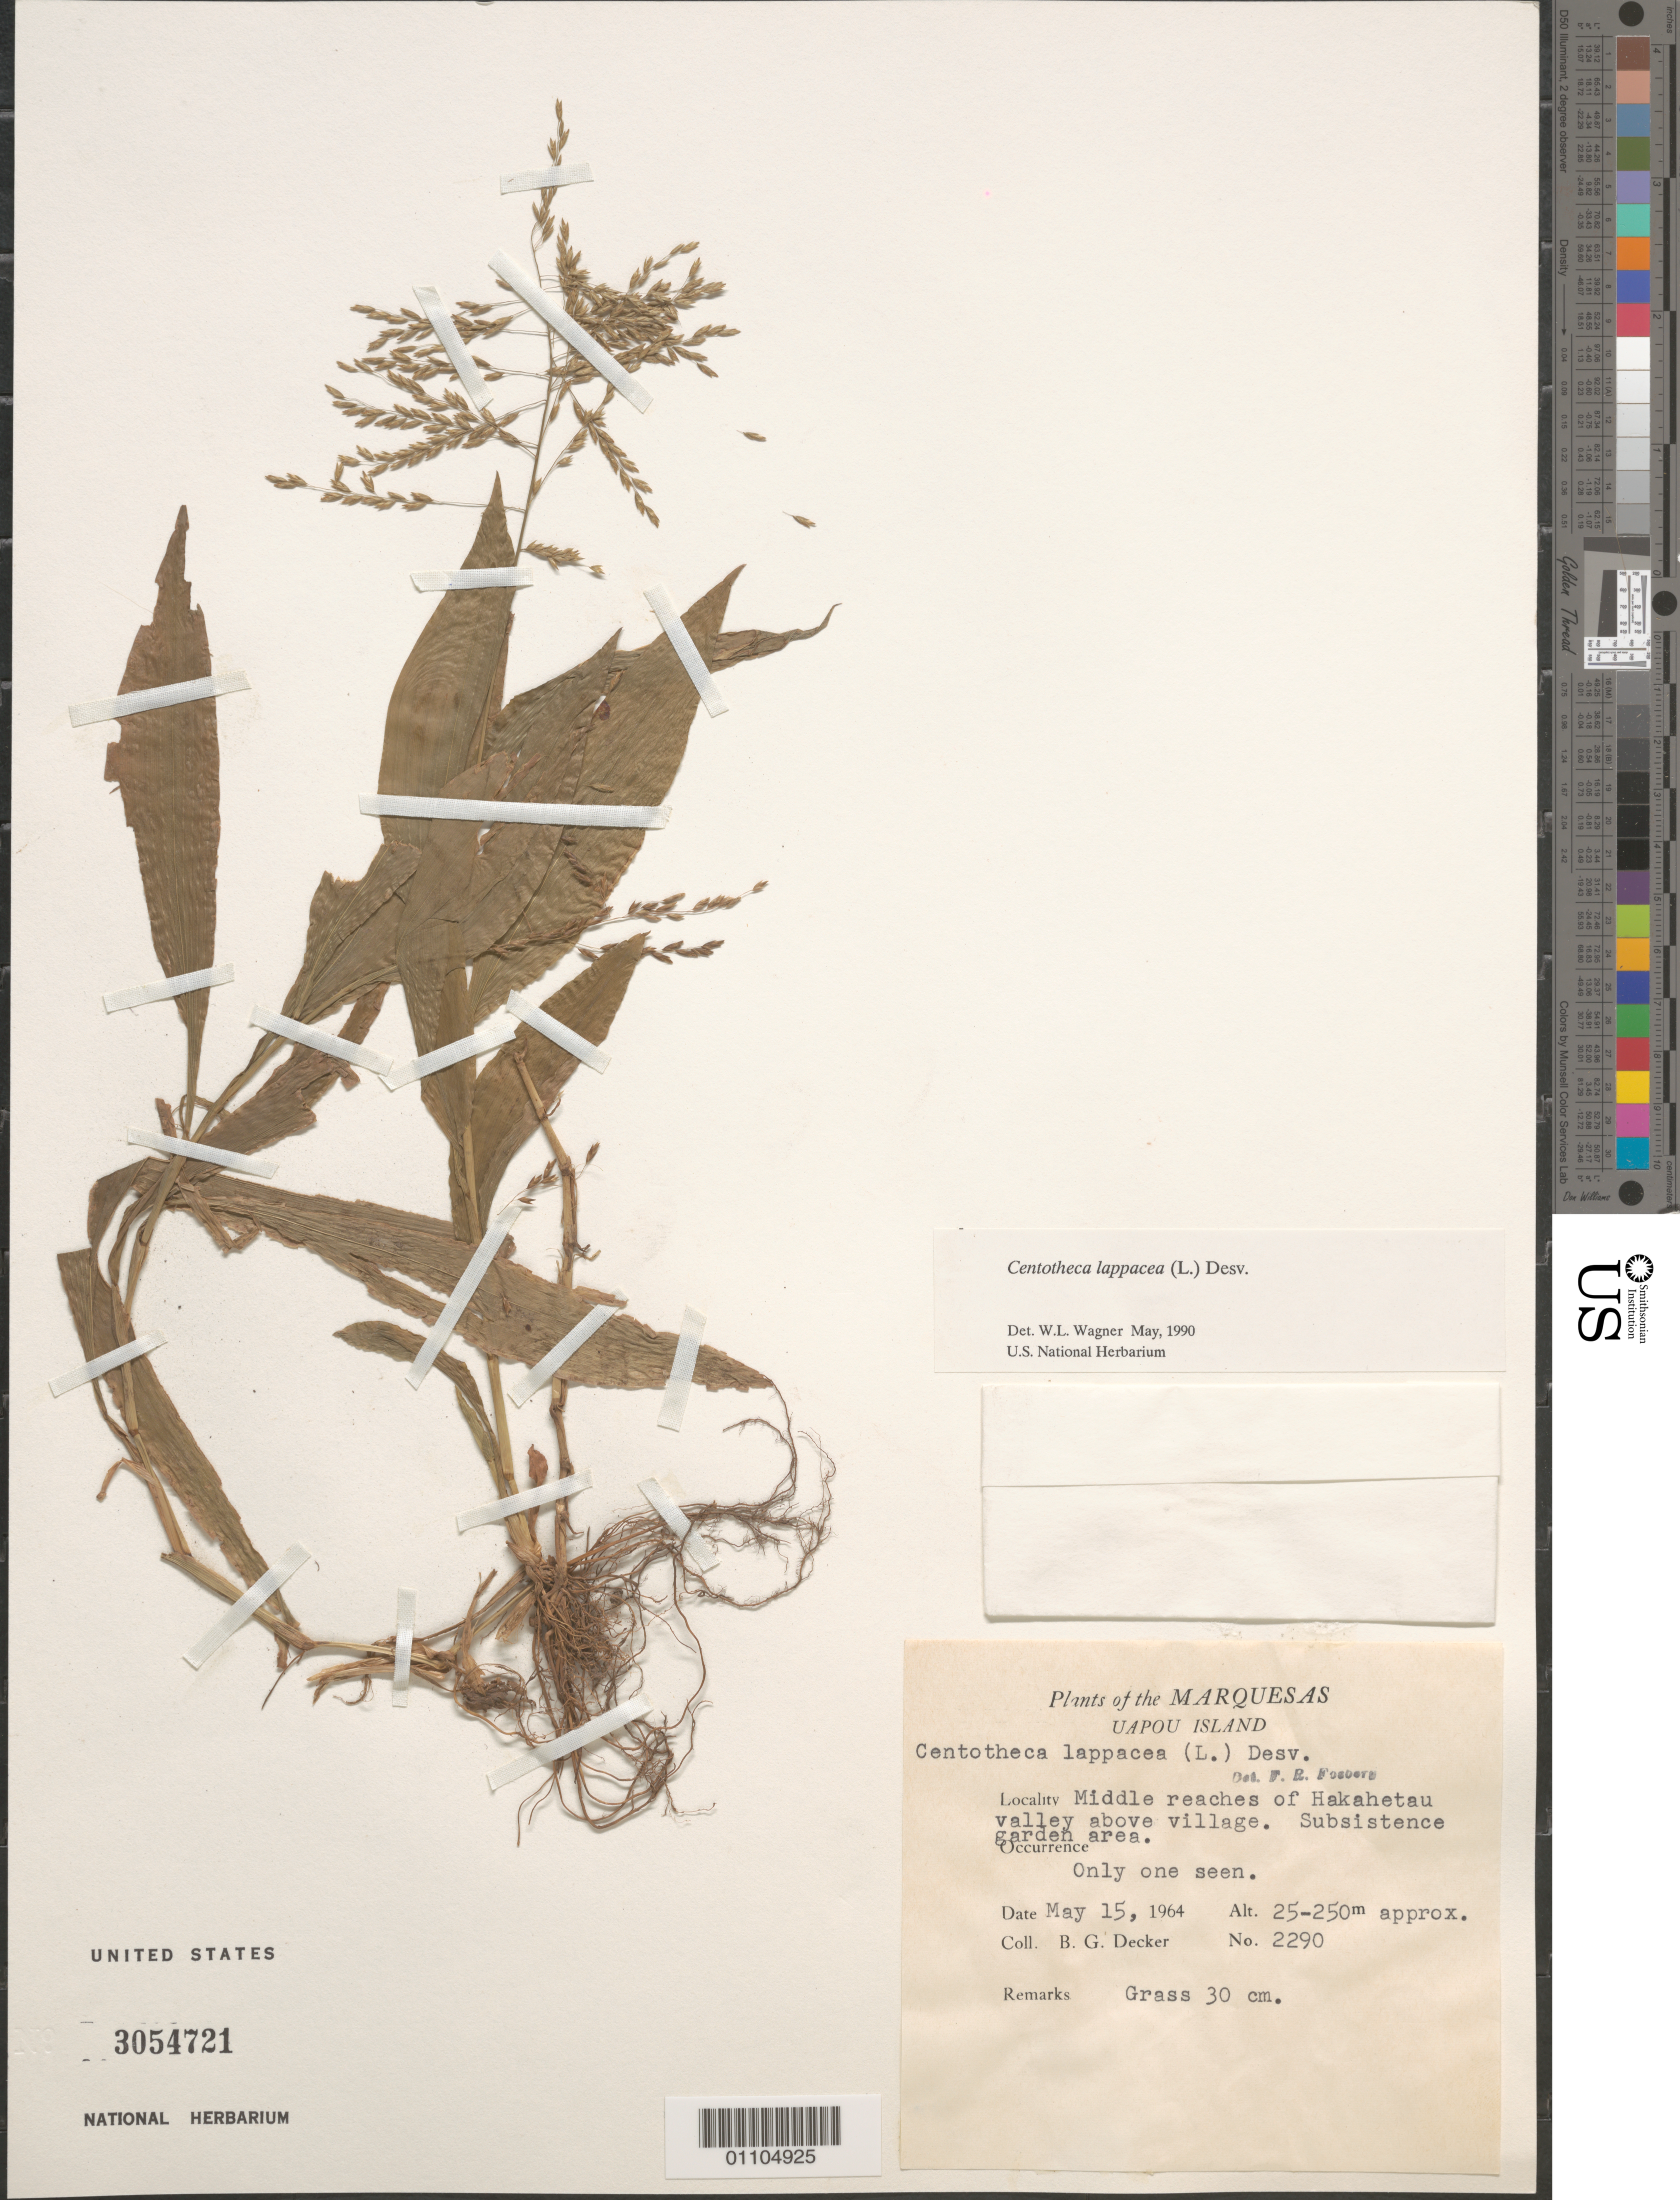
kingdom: Plantae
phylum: Tracheophyta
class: Liliopsida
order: Poales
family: Poaceae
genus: Centotheca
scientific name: Centotheca lappacea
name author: (L.) Desv.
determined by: Wagner, W. L., (BOT), Smithsonian Institution - National Museum of Natural History (UNITED STATES)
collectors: B. G. Decker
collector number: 2290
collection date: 1964-05-15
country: French Polynesia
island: Ua Pou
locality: middle reaches of Hakahetau Valley above village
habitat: Subsistence garden area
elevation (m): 25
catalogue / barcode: US 3054721